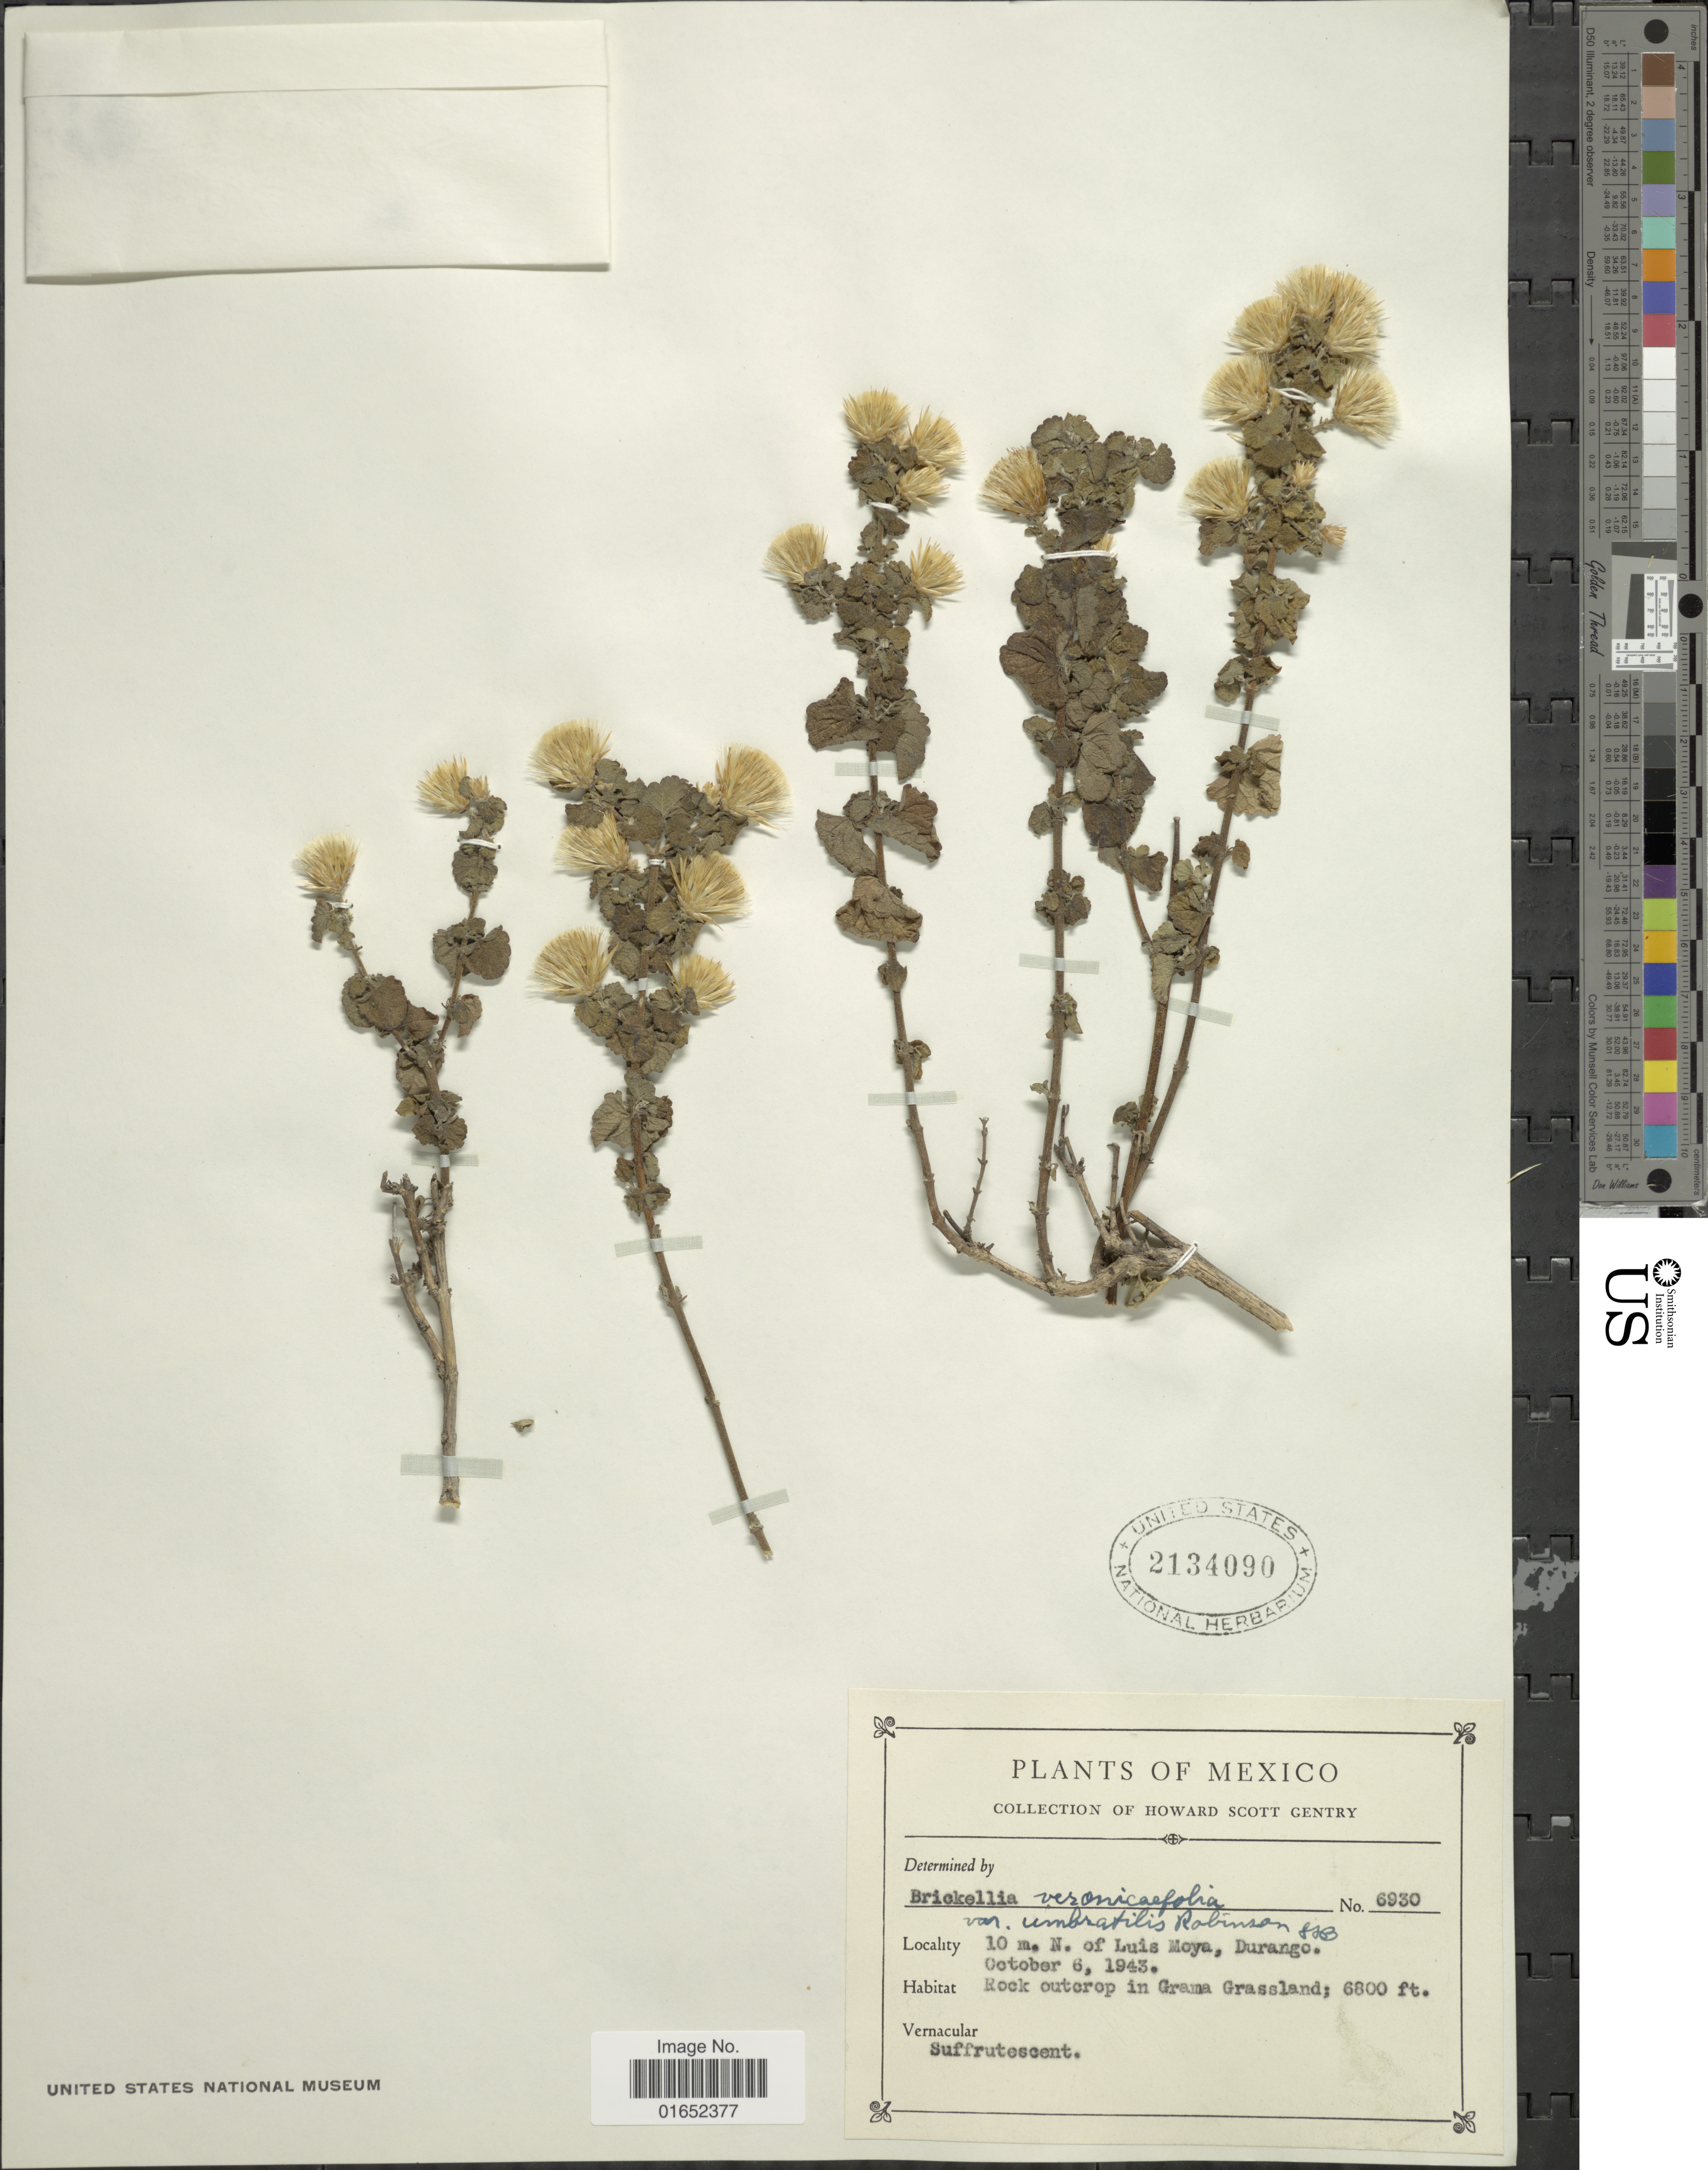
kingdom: Plantae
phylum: Tracheophyta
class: Magnoliopsida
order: Asterales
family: Asteraceae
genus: Brickellia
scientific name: Brickellia veronicaefolia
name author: (Kunth) A. Gray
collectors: H. S. Gentry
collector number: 6930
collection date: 1943-10-06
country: Mexico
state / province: Durango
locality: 10 m. N. of Luis Moya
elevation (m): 2073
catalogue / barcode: US 2134090